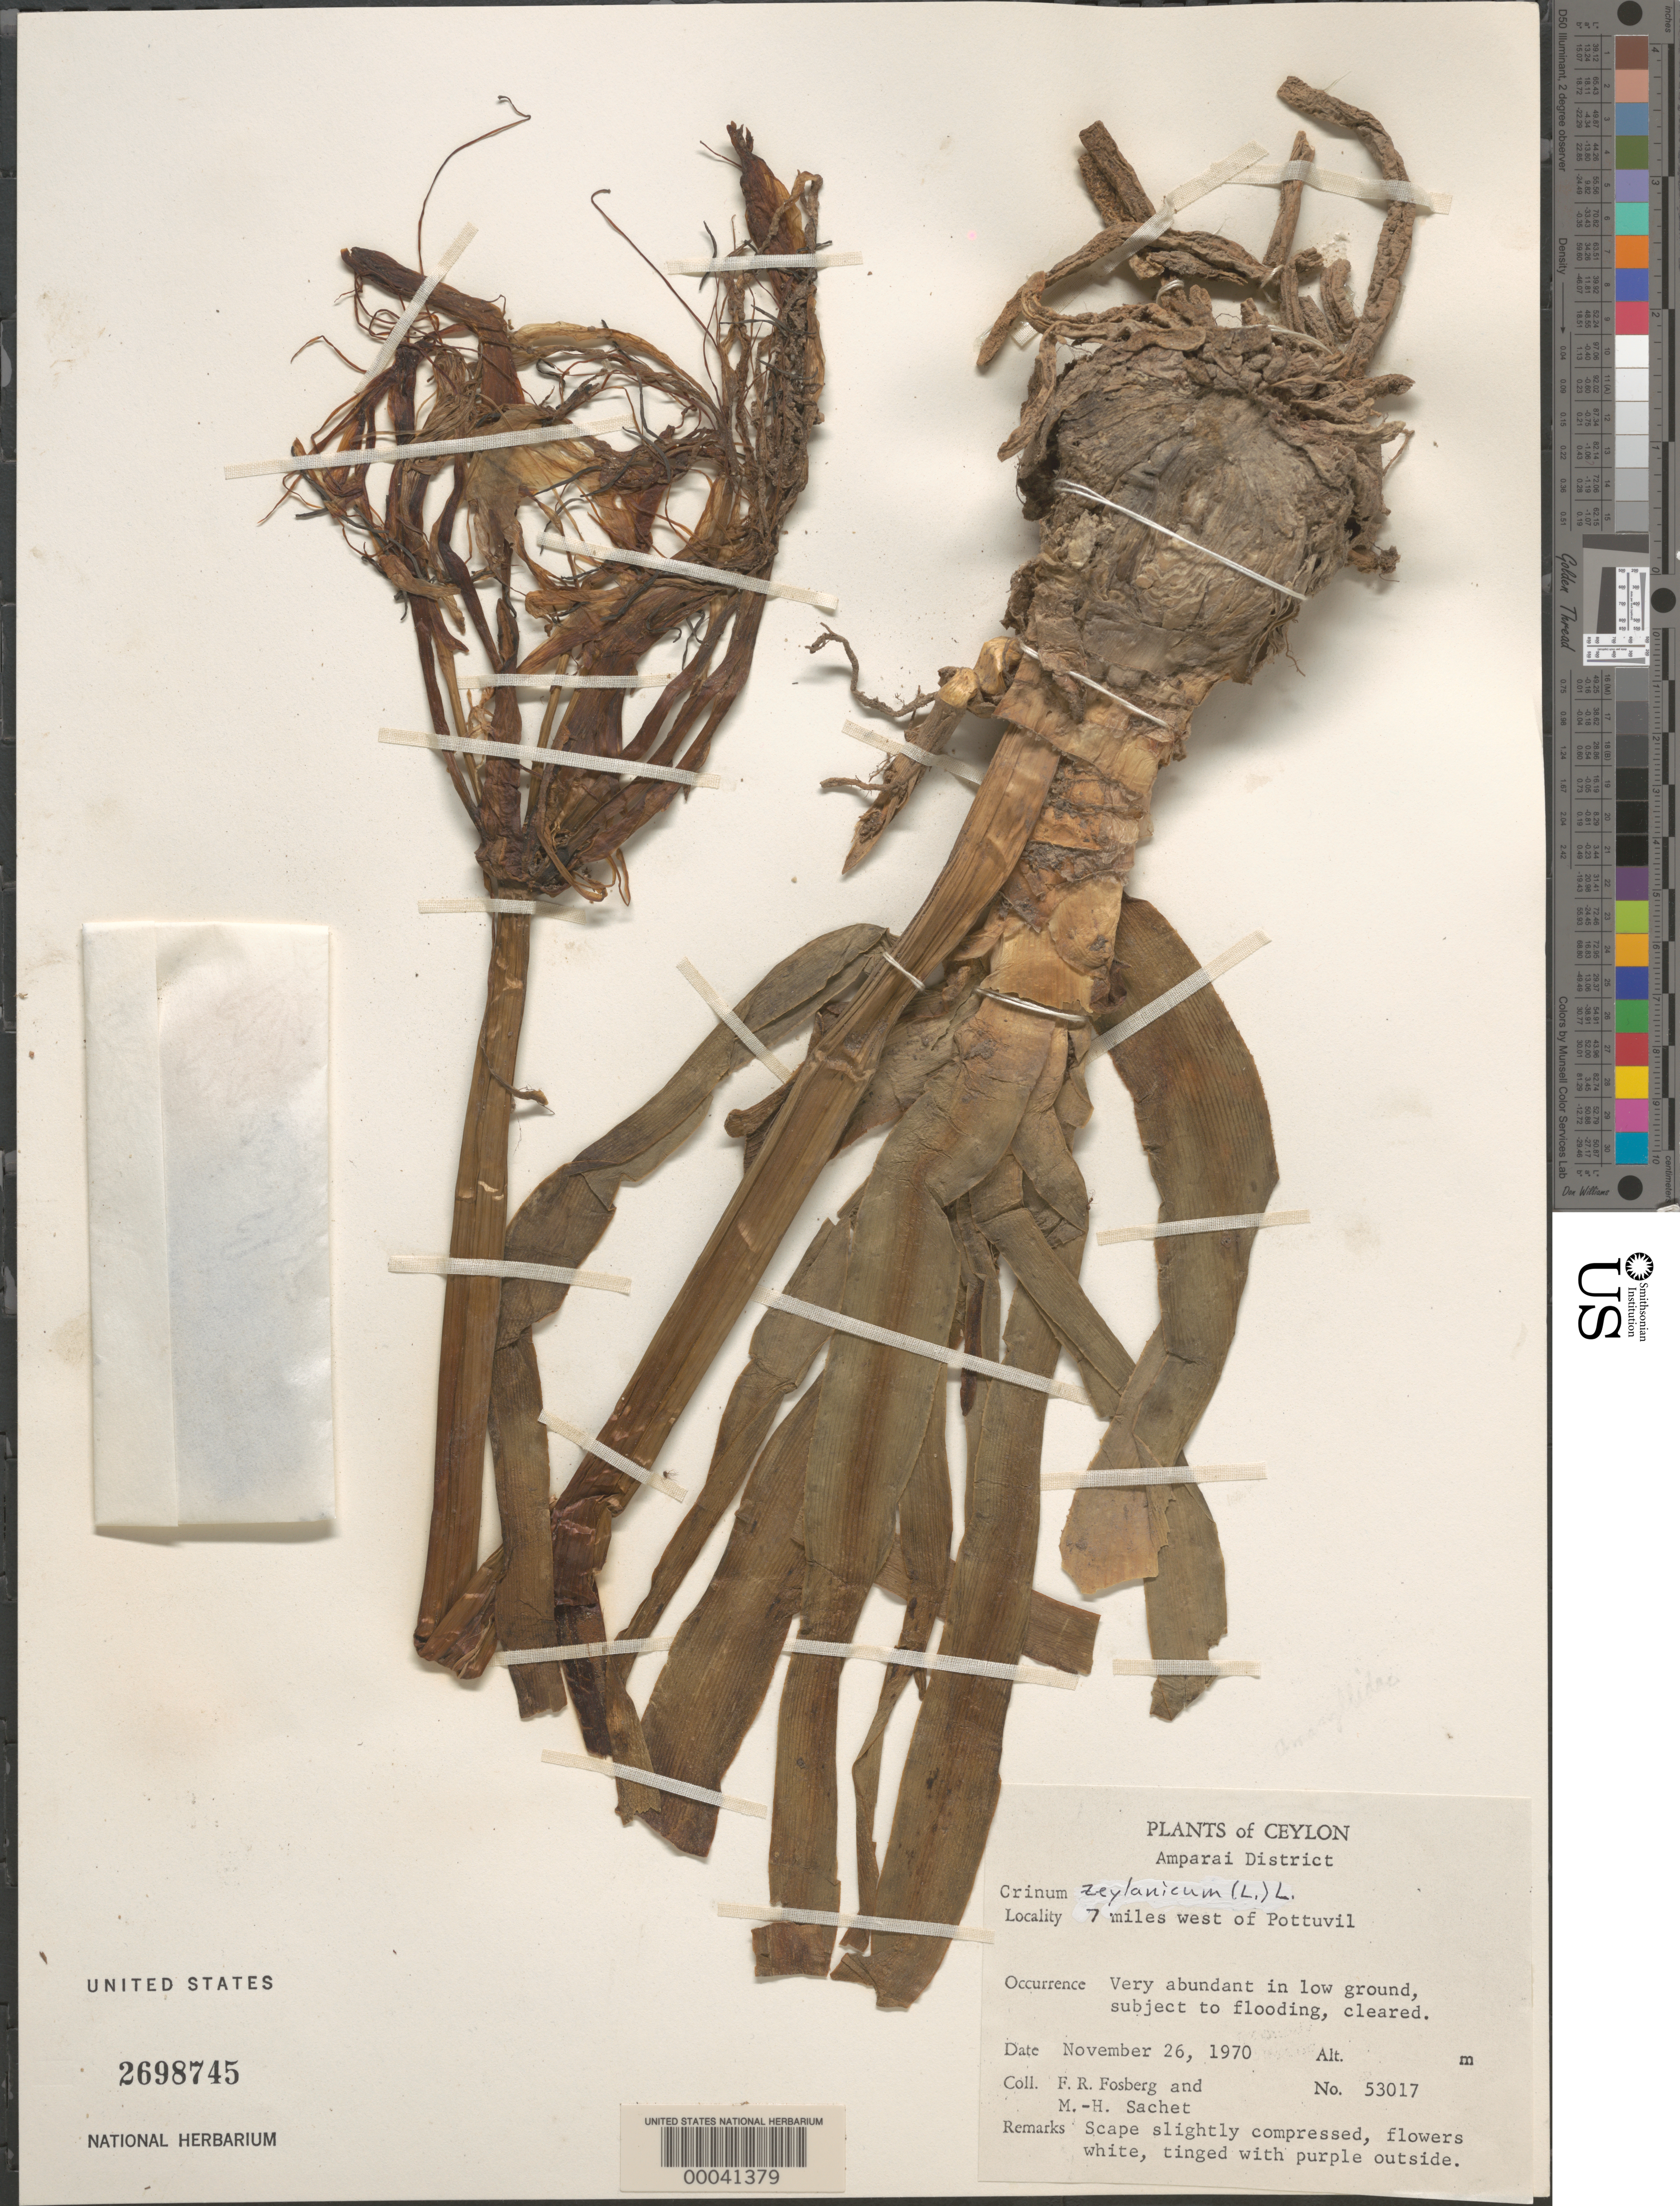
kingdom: Plantae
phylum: Tracheophyta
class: Liliopsida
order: Asparagales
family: Amaryllidaceae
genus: Crinum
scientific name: Crinum zeylanicum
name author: (L.) L.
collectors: F. R. Fosberg & M.-H. Sachet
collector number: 53017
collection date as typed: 18 Feb 1981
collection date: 1981-02-18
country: Sri Lanka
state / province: Eastern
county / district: Amapari Dist.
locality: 7 mi. w of pottuvil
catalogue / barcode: US 2698745